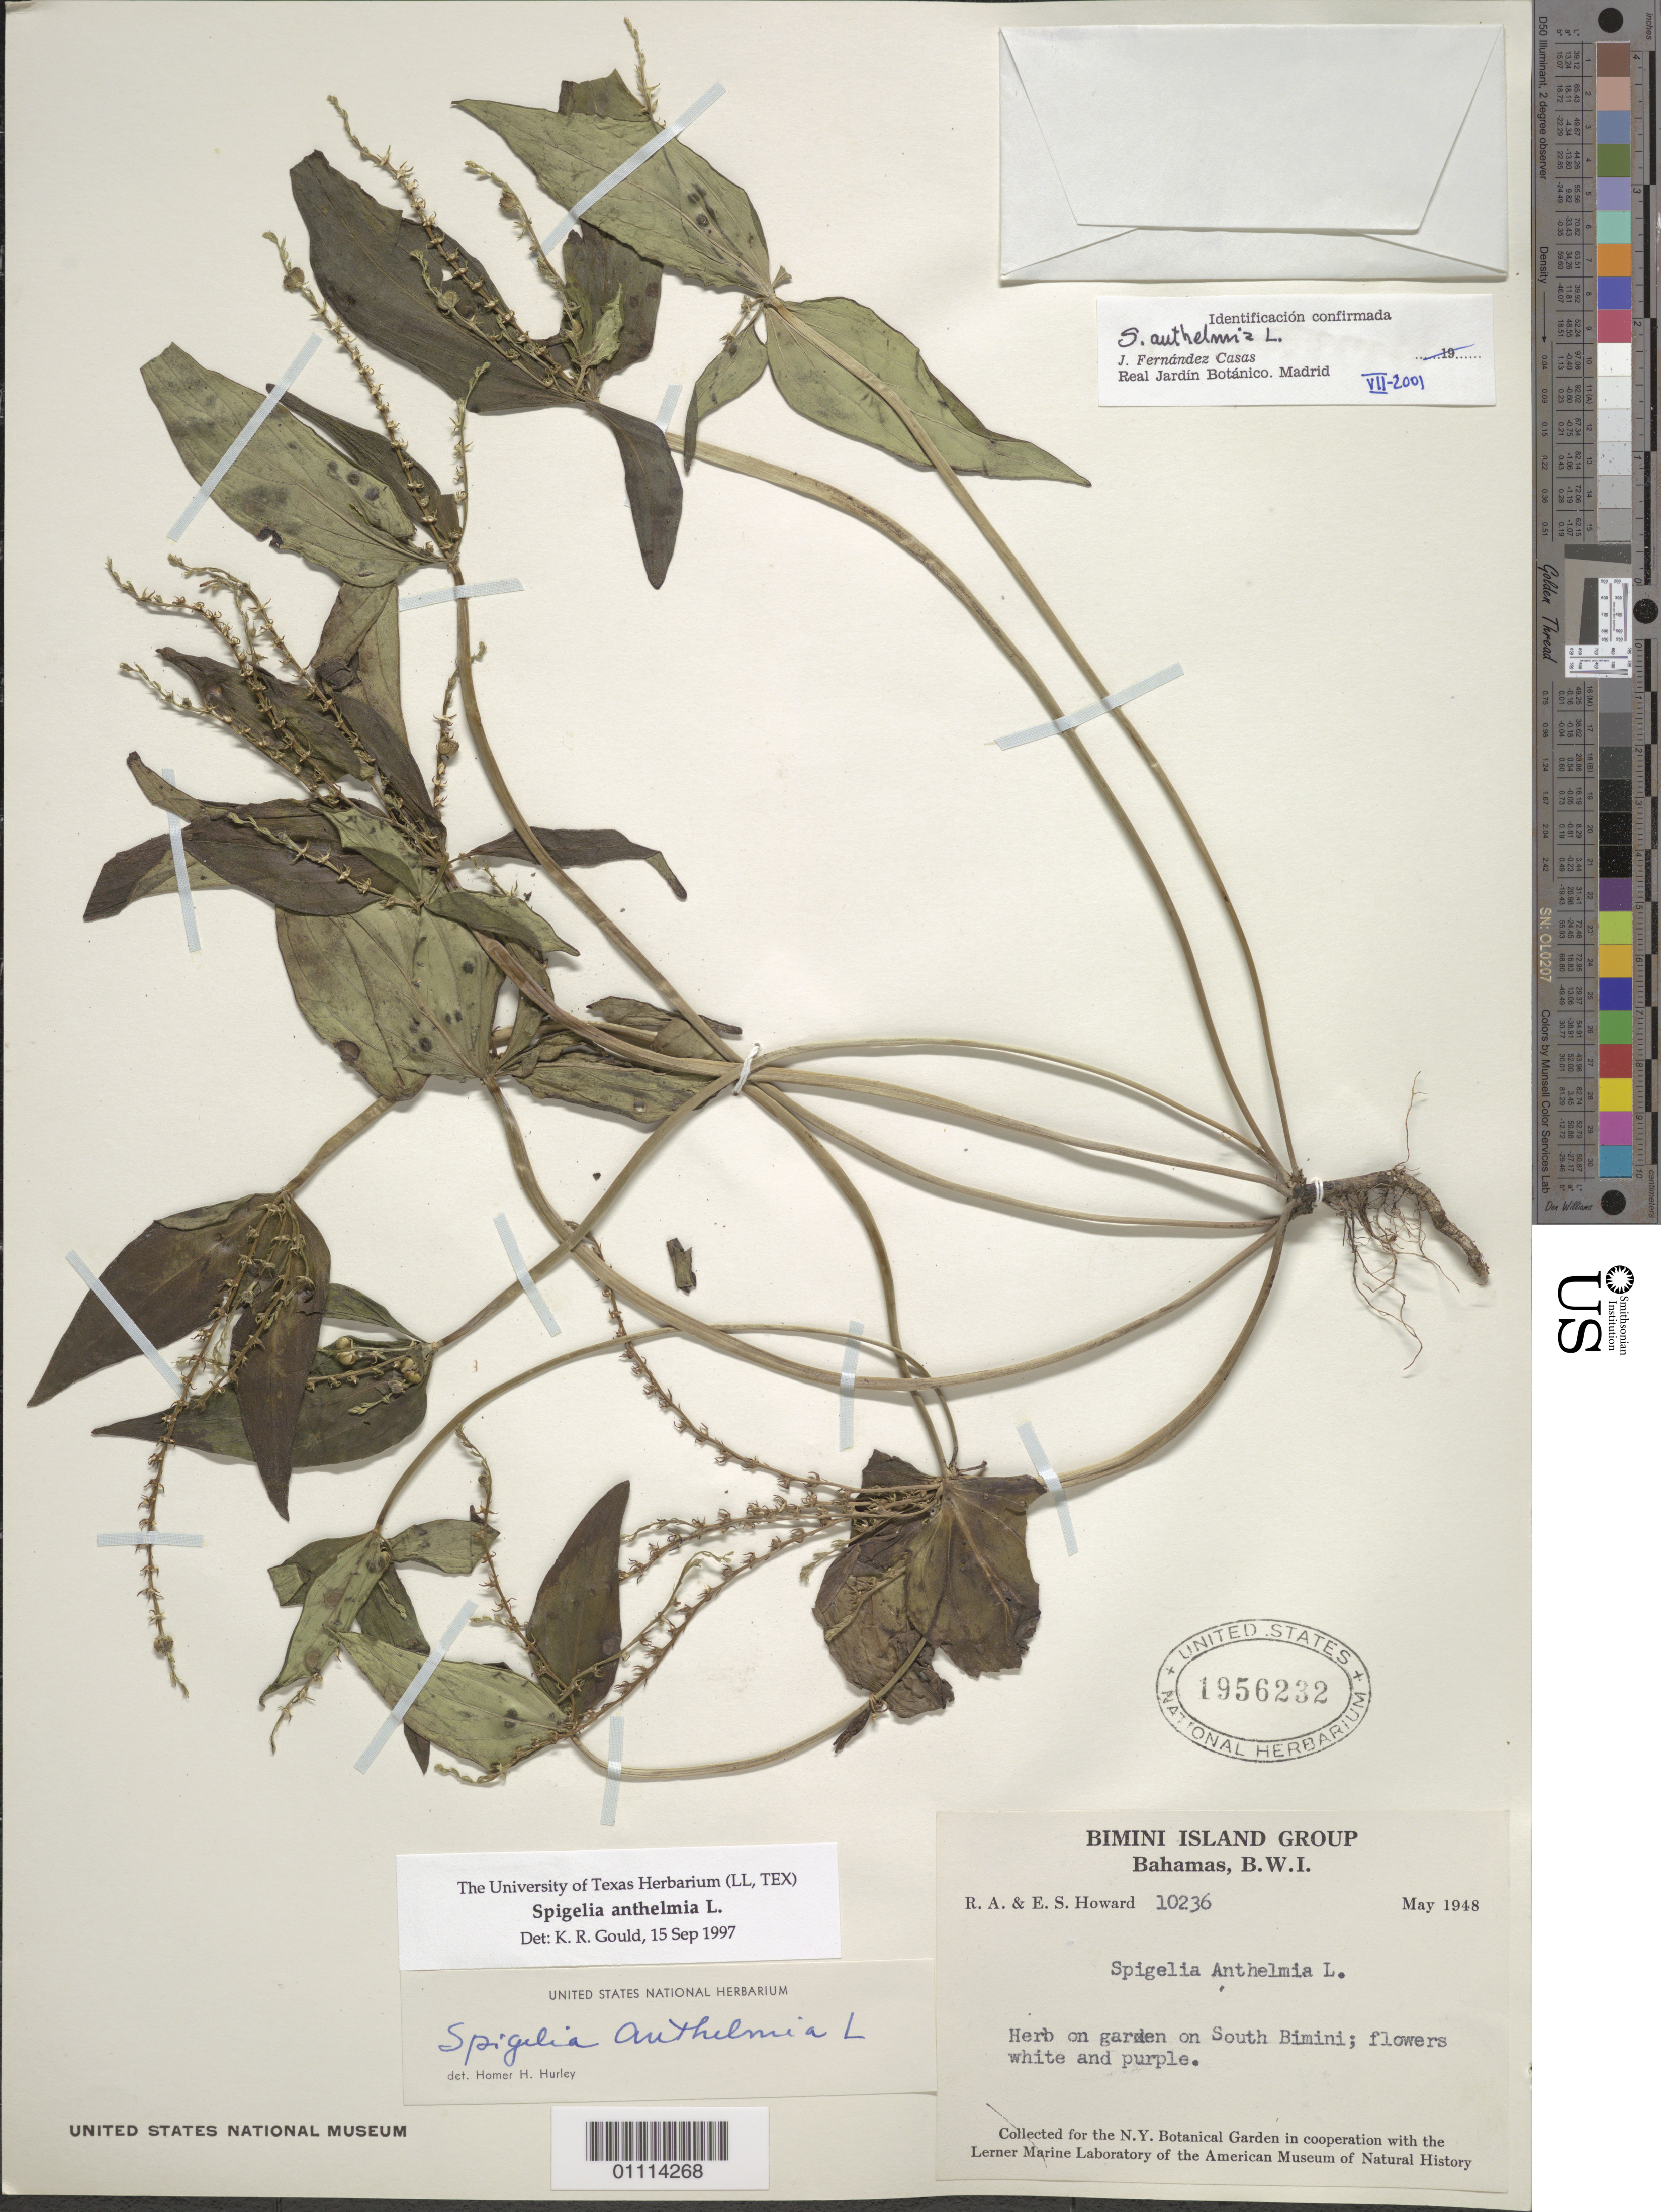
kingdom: Plantae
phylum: Tracheophyta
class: Magnoliopsida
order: Gentianales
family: Loganiaceae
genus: Spigelia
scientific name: Spigelia anthelmia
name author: L.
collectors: R. A. Howard & E. S. Howard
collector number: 10236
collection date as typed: May 1948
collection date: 1948-05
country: Bahamas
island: South Bimini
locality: Herb on garden on South Bimini; flowers white and purple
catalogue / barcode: US 1956232